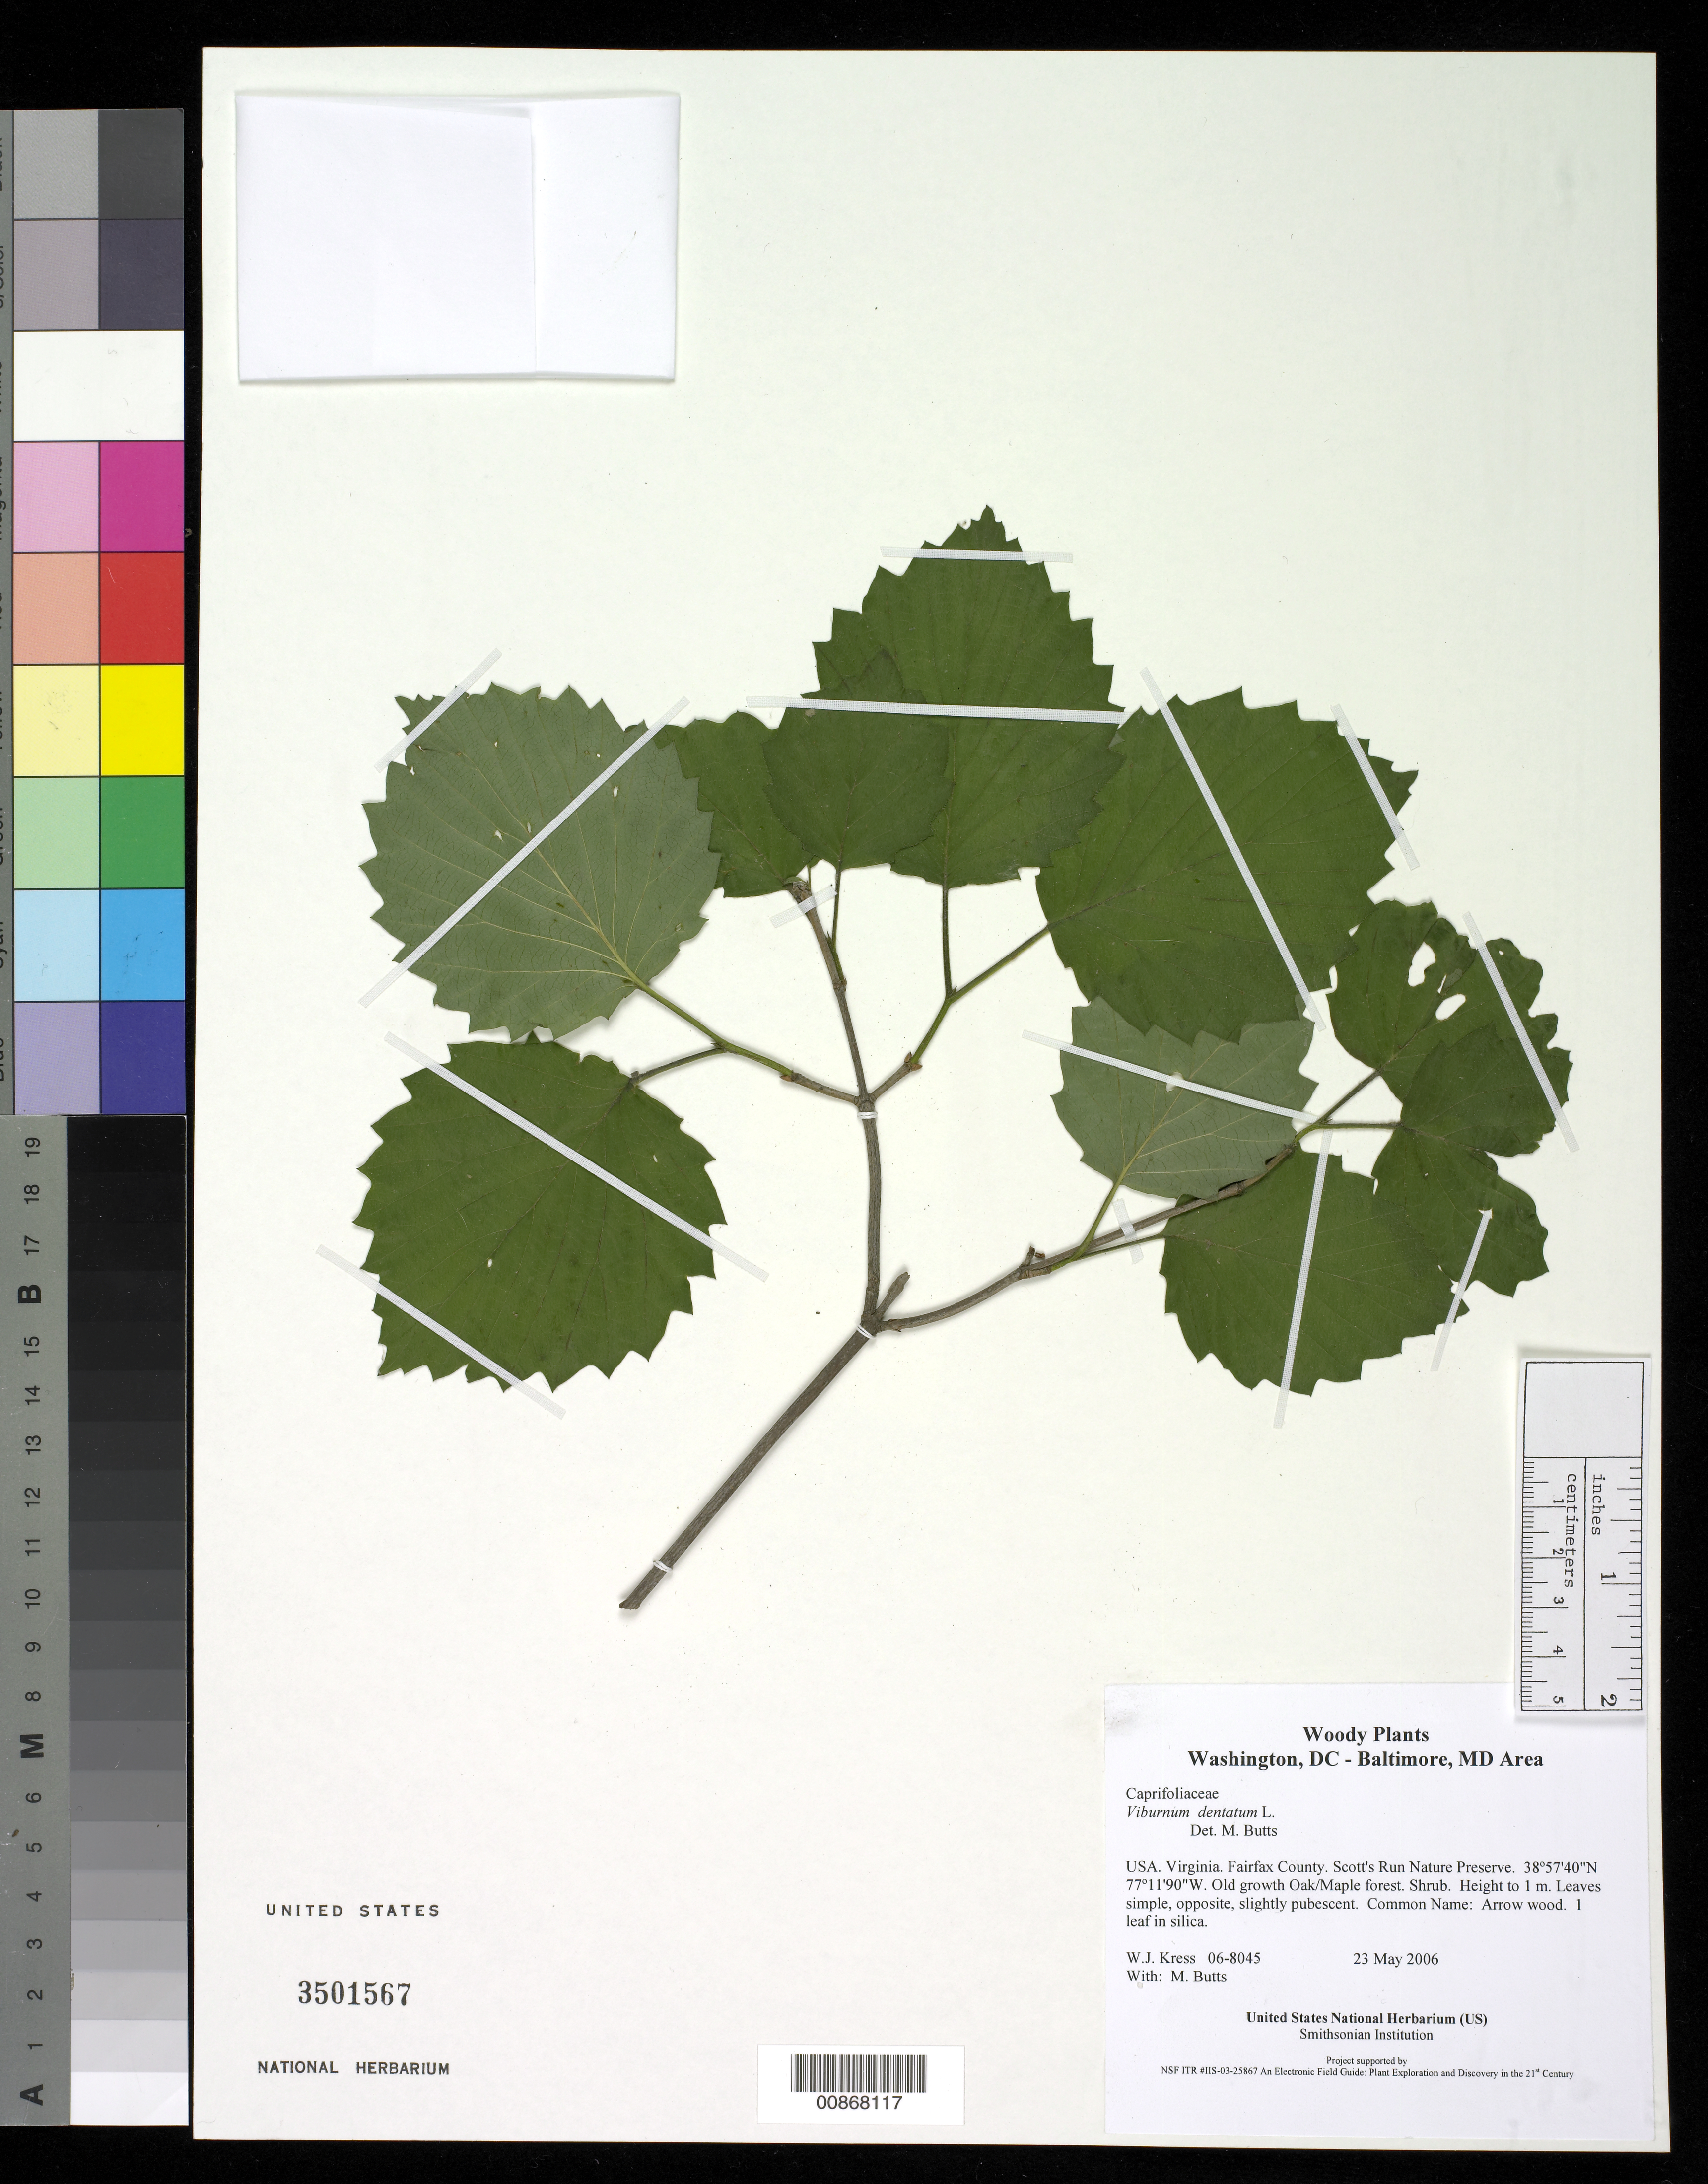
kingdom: Plantae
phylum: Tracheophyta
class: Magnoliopsida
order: Dipsacales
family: Viburnaceae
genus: Viburnum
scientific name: Viburnum dentatum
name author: L.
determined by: Butts, M. B.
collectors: W. J. Kress & M. B. Butts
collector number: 06-8045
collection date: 2006-05-23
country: United States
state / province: Virginia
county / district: Fairfax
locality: Scott's Run Nature Preserve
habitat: Old growth Oak/Maple forest.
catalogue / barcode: US 3501567